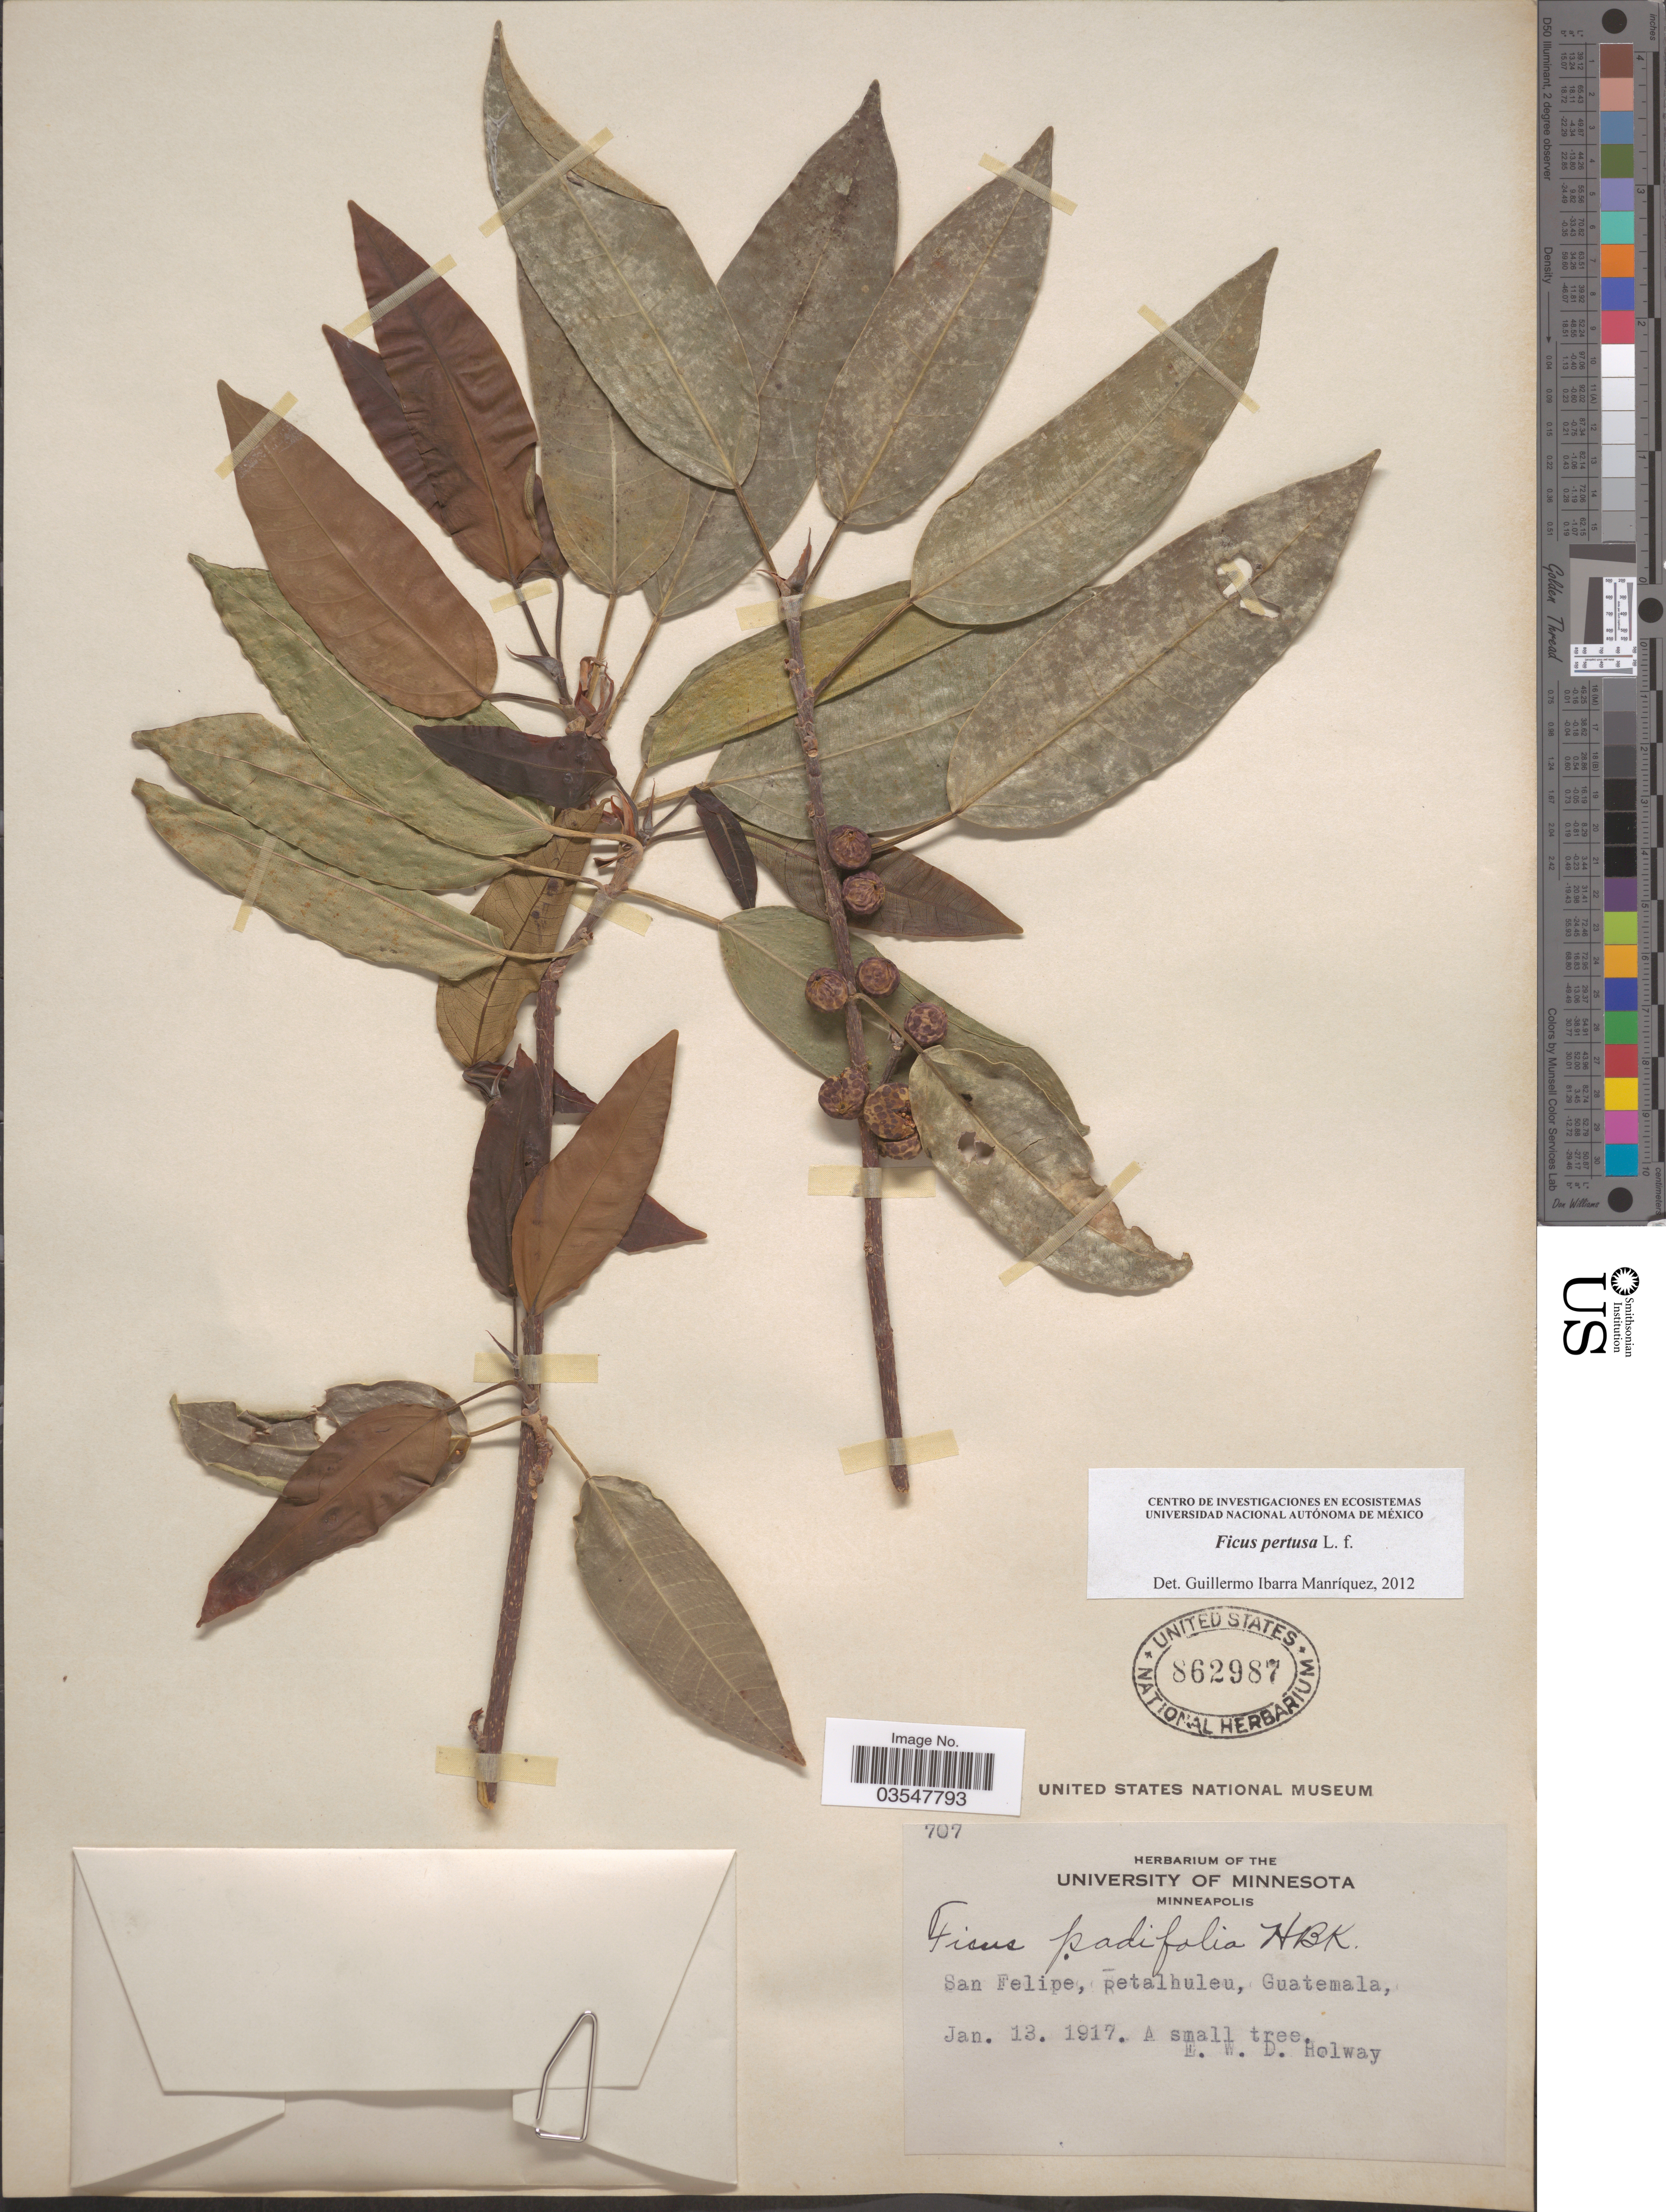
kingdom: Plantae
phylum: Tracheophyta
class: Magnoliopsida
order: Rosales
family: Moraceae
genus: Ficus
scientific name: Ficus pertusa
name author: L. f.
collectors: E. W. D. Holway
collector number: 707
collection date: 1917-01-13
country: Guatemala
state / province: Retalhuleu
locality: San Felipe.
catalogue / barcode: US 862987